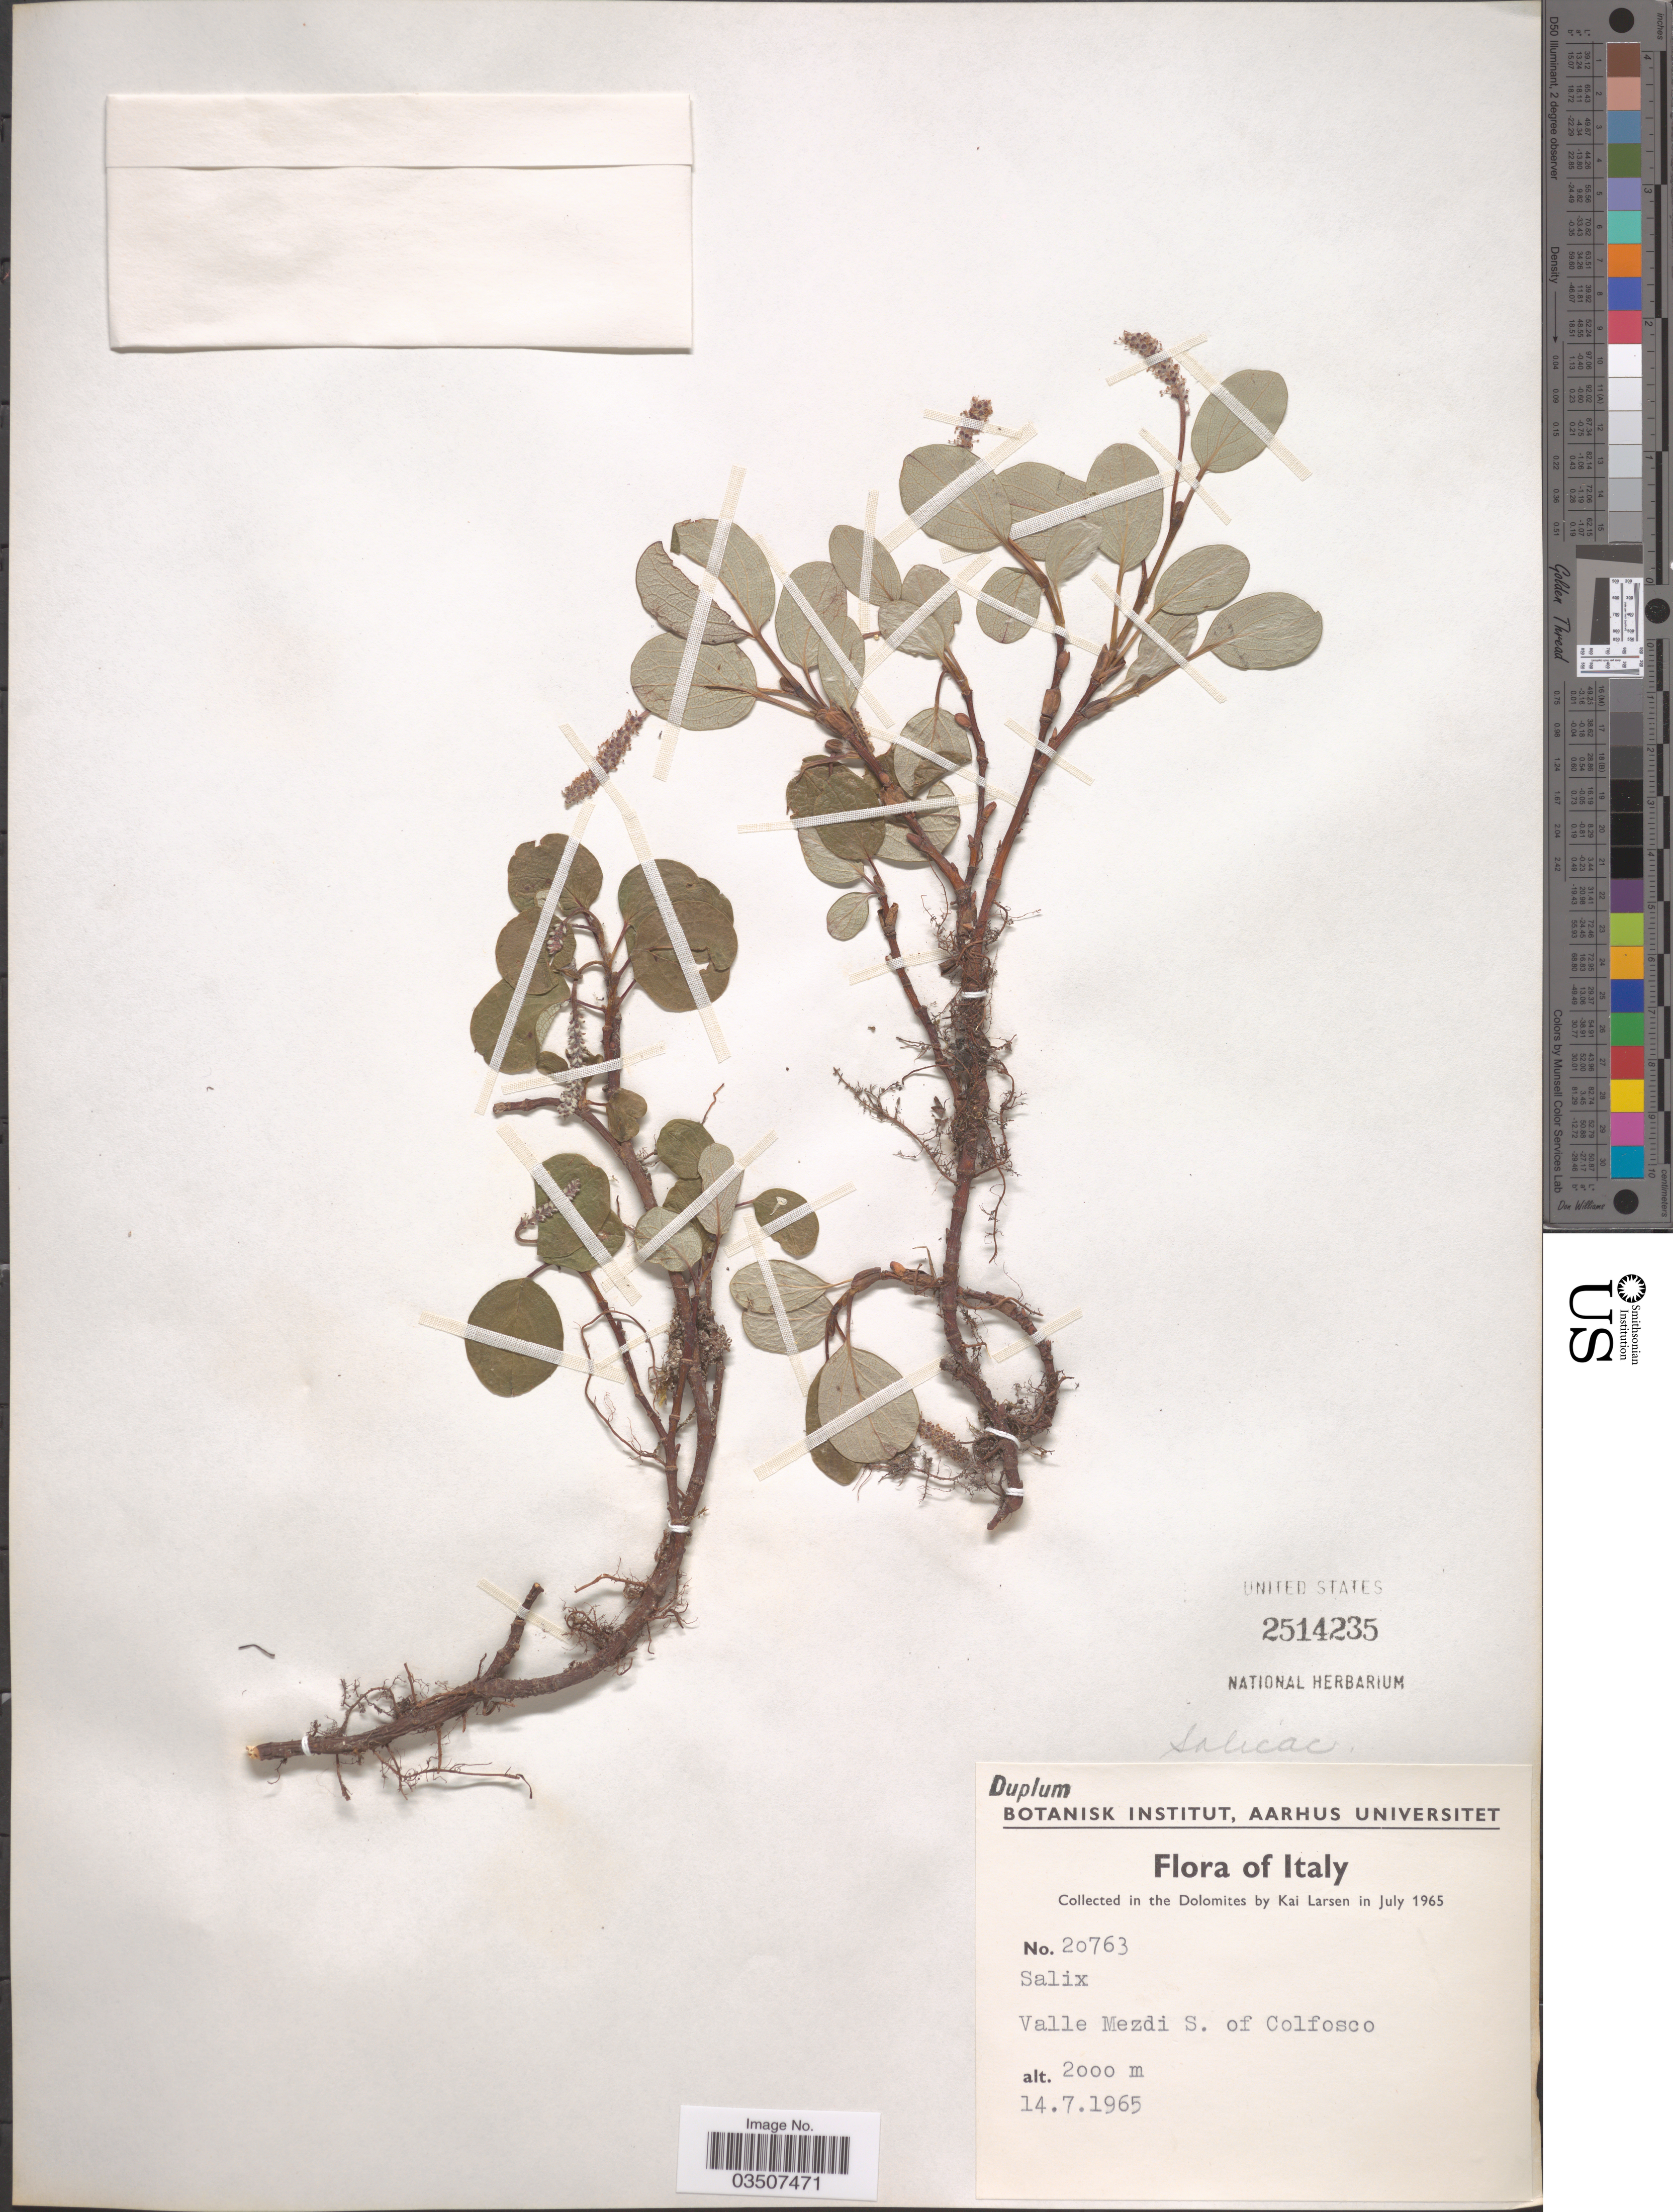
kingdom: Plantae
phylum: Tracheophyta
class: Magnoliopsida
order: Malpighiales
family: Salicaceae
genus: Salix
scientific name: Salix cordata x S. sericea Marshall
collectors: K. Larsen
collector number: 20763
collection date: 1965-07-14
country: Italy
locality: The Dolomites. Valle Mezdi S. of Colfosco.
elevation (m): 2000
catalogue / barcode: US 2514235